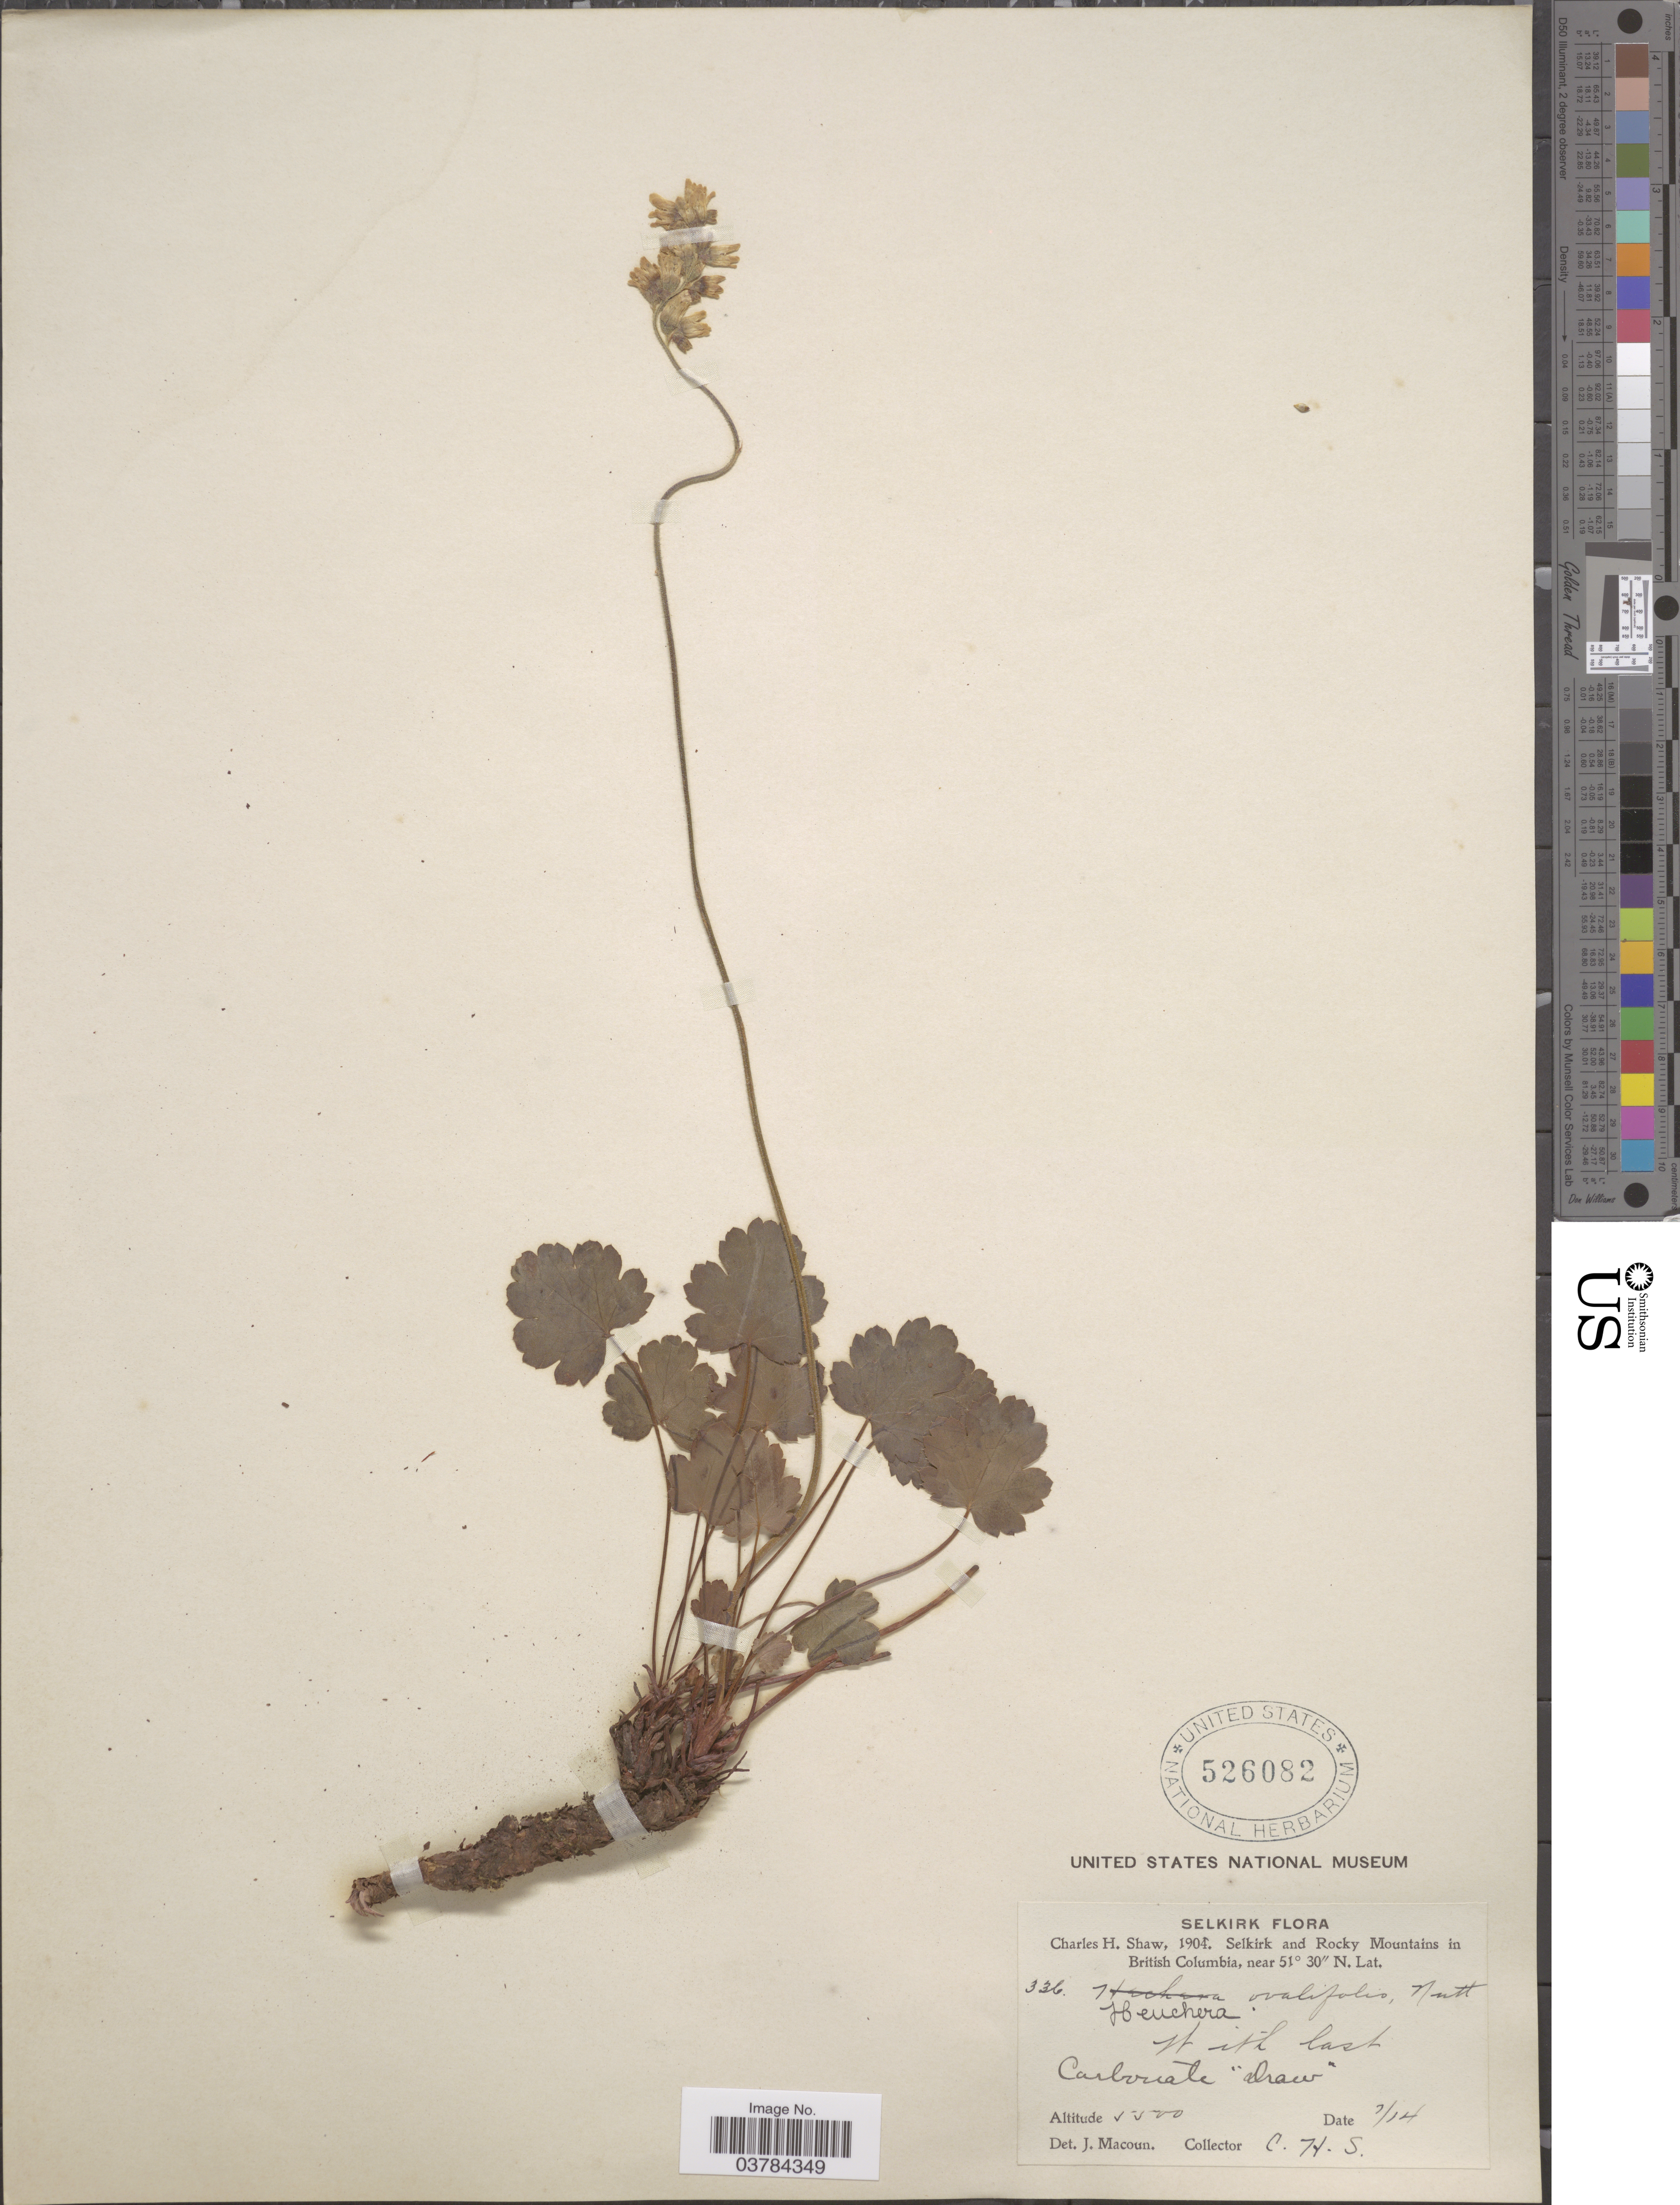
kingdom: Plantae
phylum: Tracheophyta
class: Magnoliopsida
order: Saxifragales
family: Saxifragaceae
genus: Heuchera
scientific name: Heuchera ovalifolia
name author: Torr. & A. Gray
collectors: C. H. Shaw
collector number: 336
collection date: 1904-07-14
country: Canada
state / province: British Columbia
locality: Selkirk. Selkirk and Rocky Mountains in British Columbia. Carbonate "Draw".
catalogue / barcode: US 526082